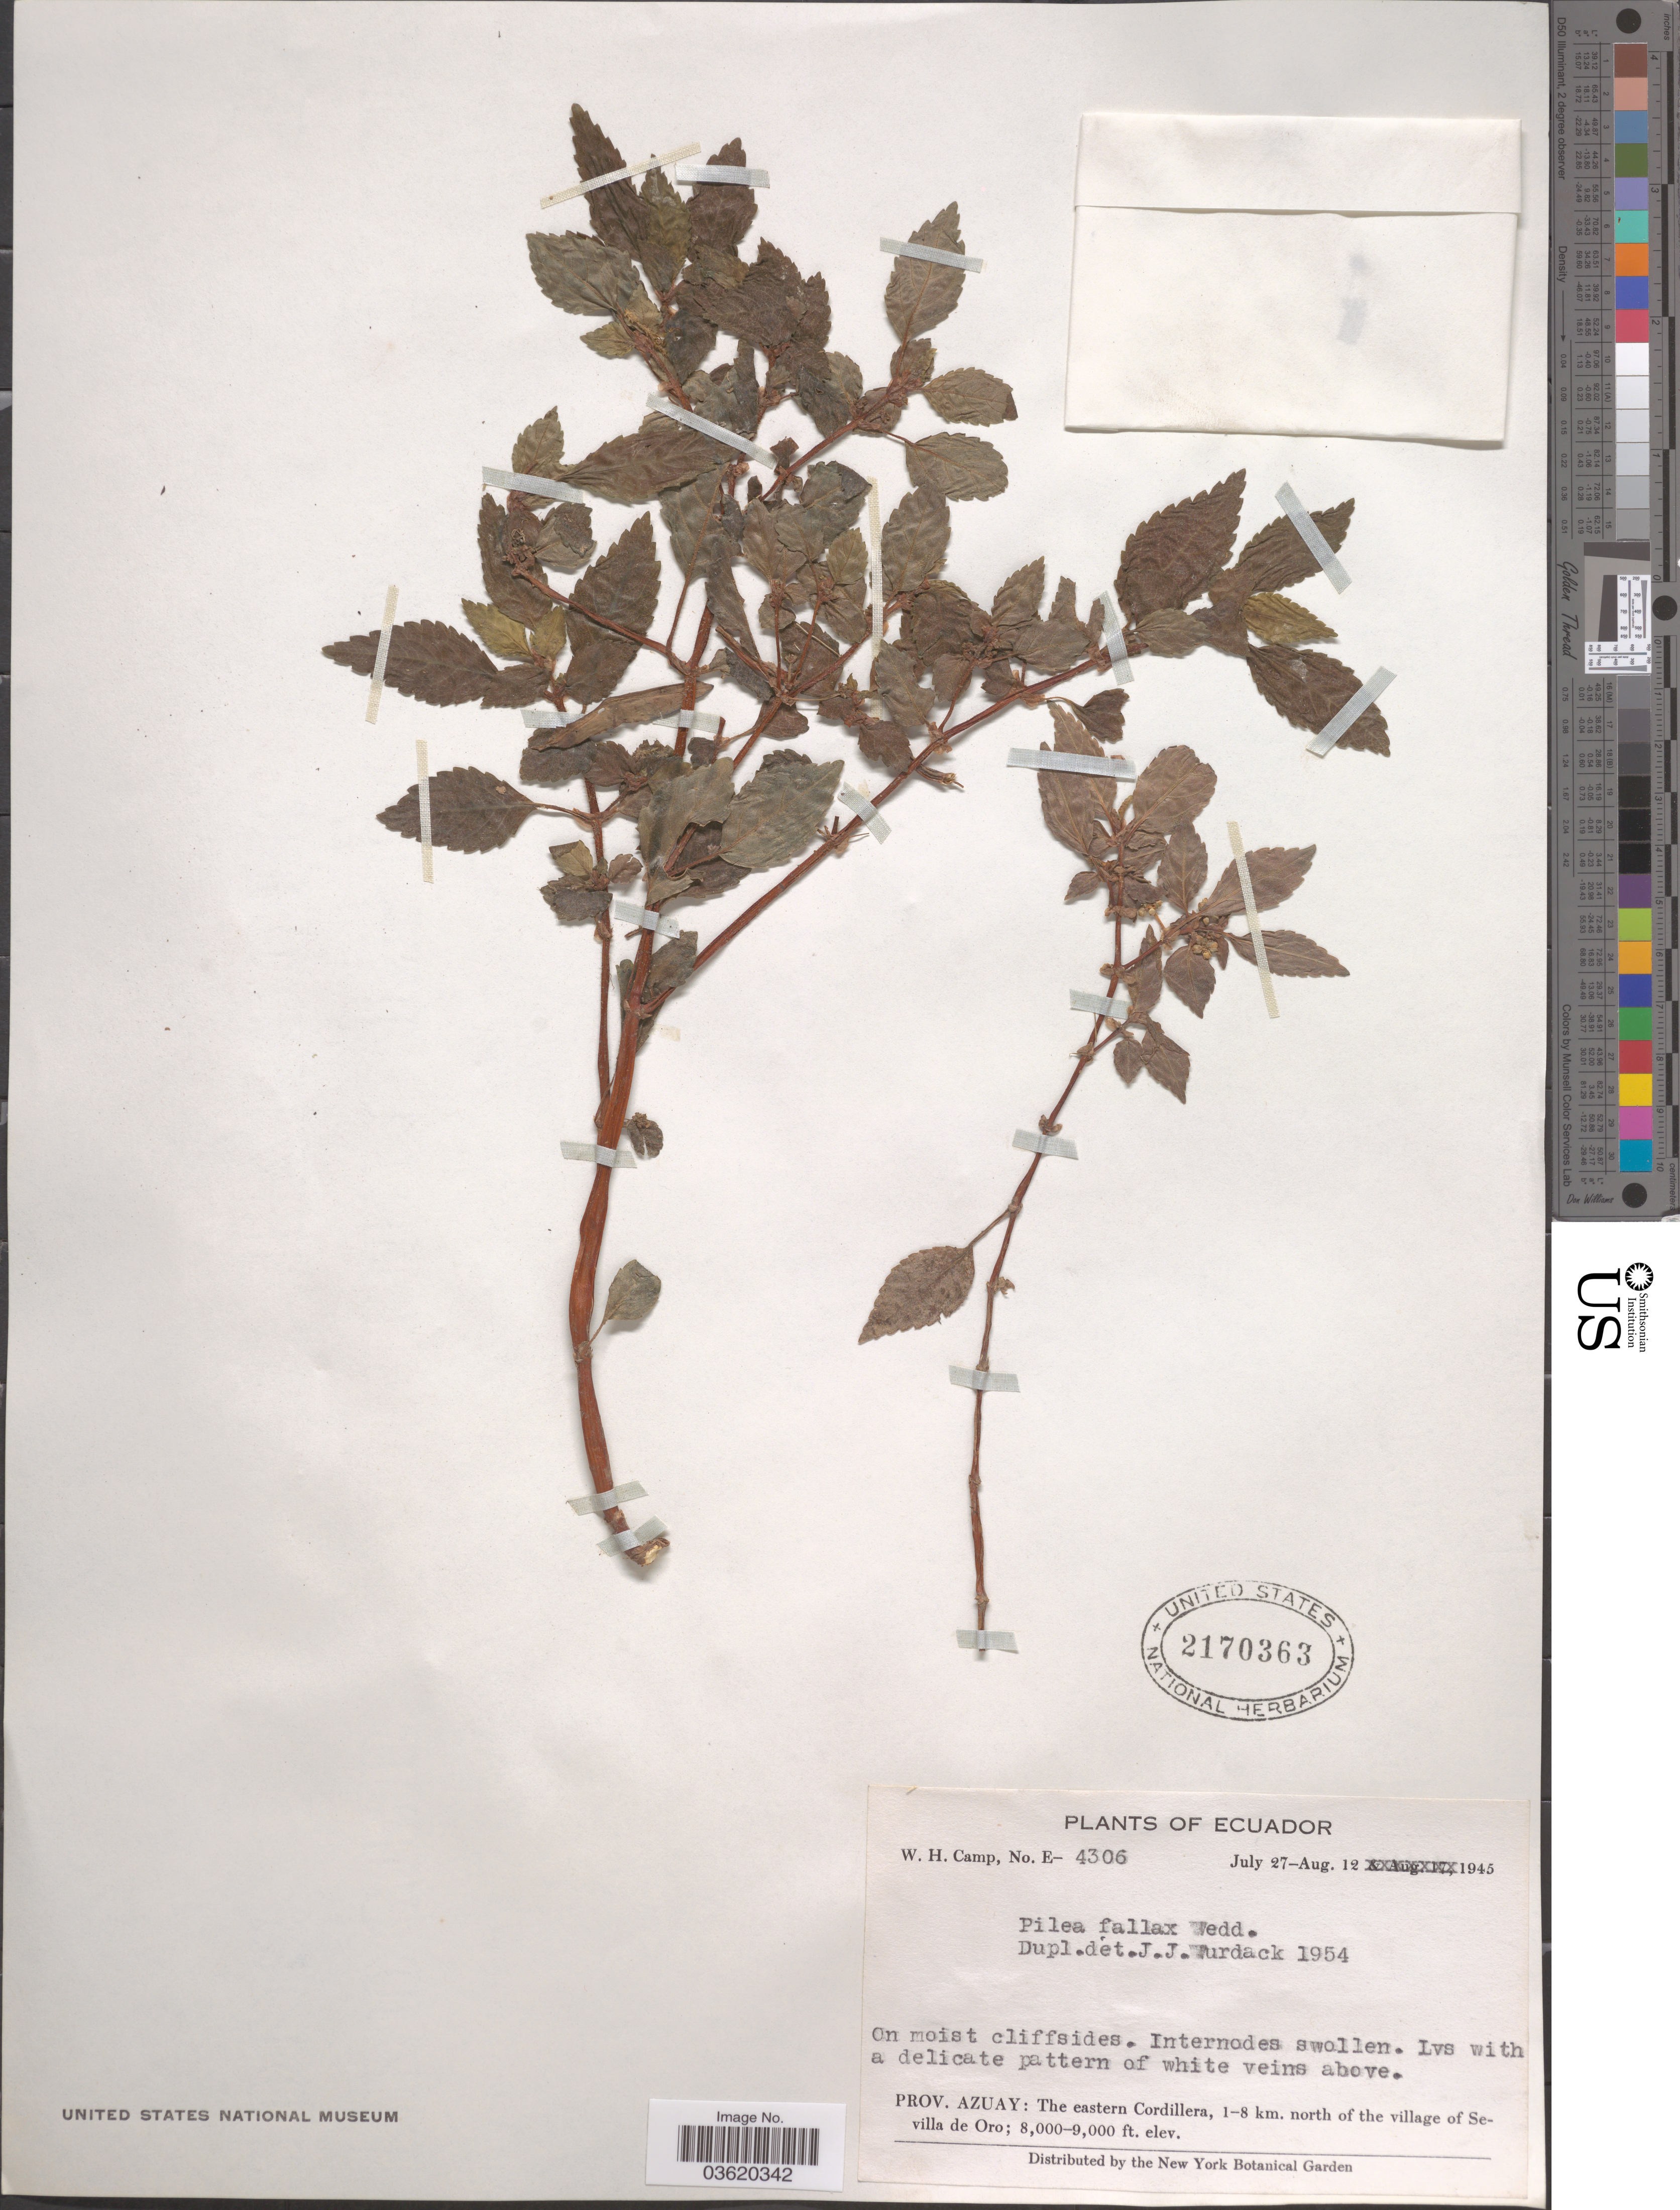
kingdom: Plantae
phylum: Tracheophyta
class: Magnoliopsida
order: Rosales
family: Urticaceae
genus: Pilea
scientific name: Pilea fallax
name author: Wedd.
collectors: W. H. Camp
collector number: E-4306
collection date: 1945-07-27/1945-08-12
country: Ecuador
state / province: Azuay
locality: The eastern Cordillera, 1-8 km. north of the village of Sevilla de Oro.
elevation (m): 2438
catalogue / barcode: US 2170363